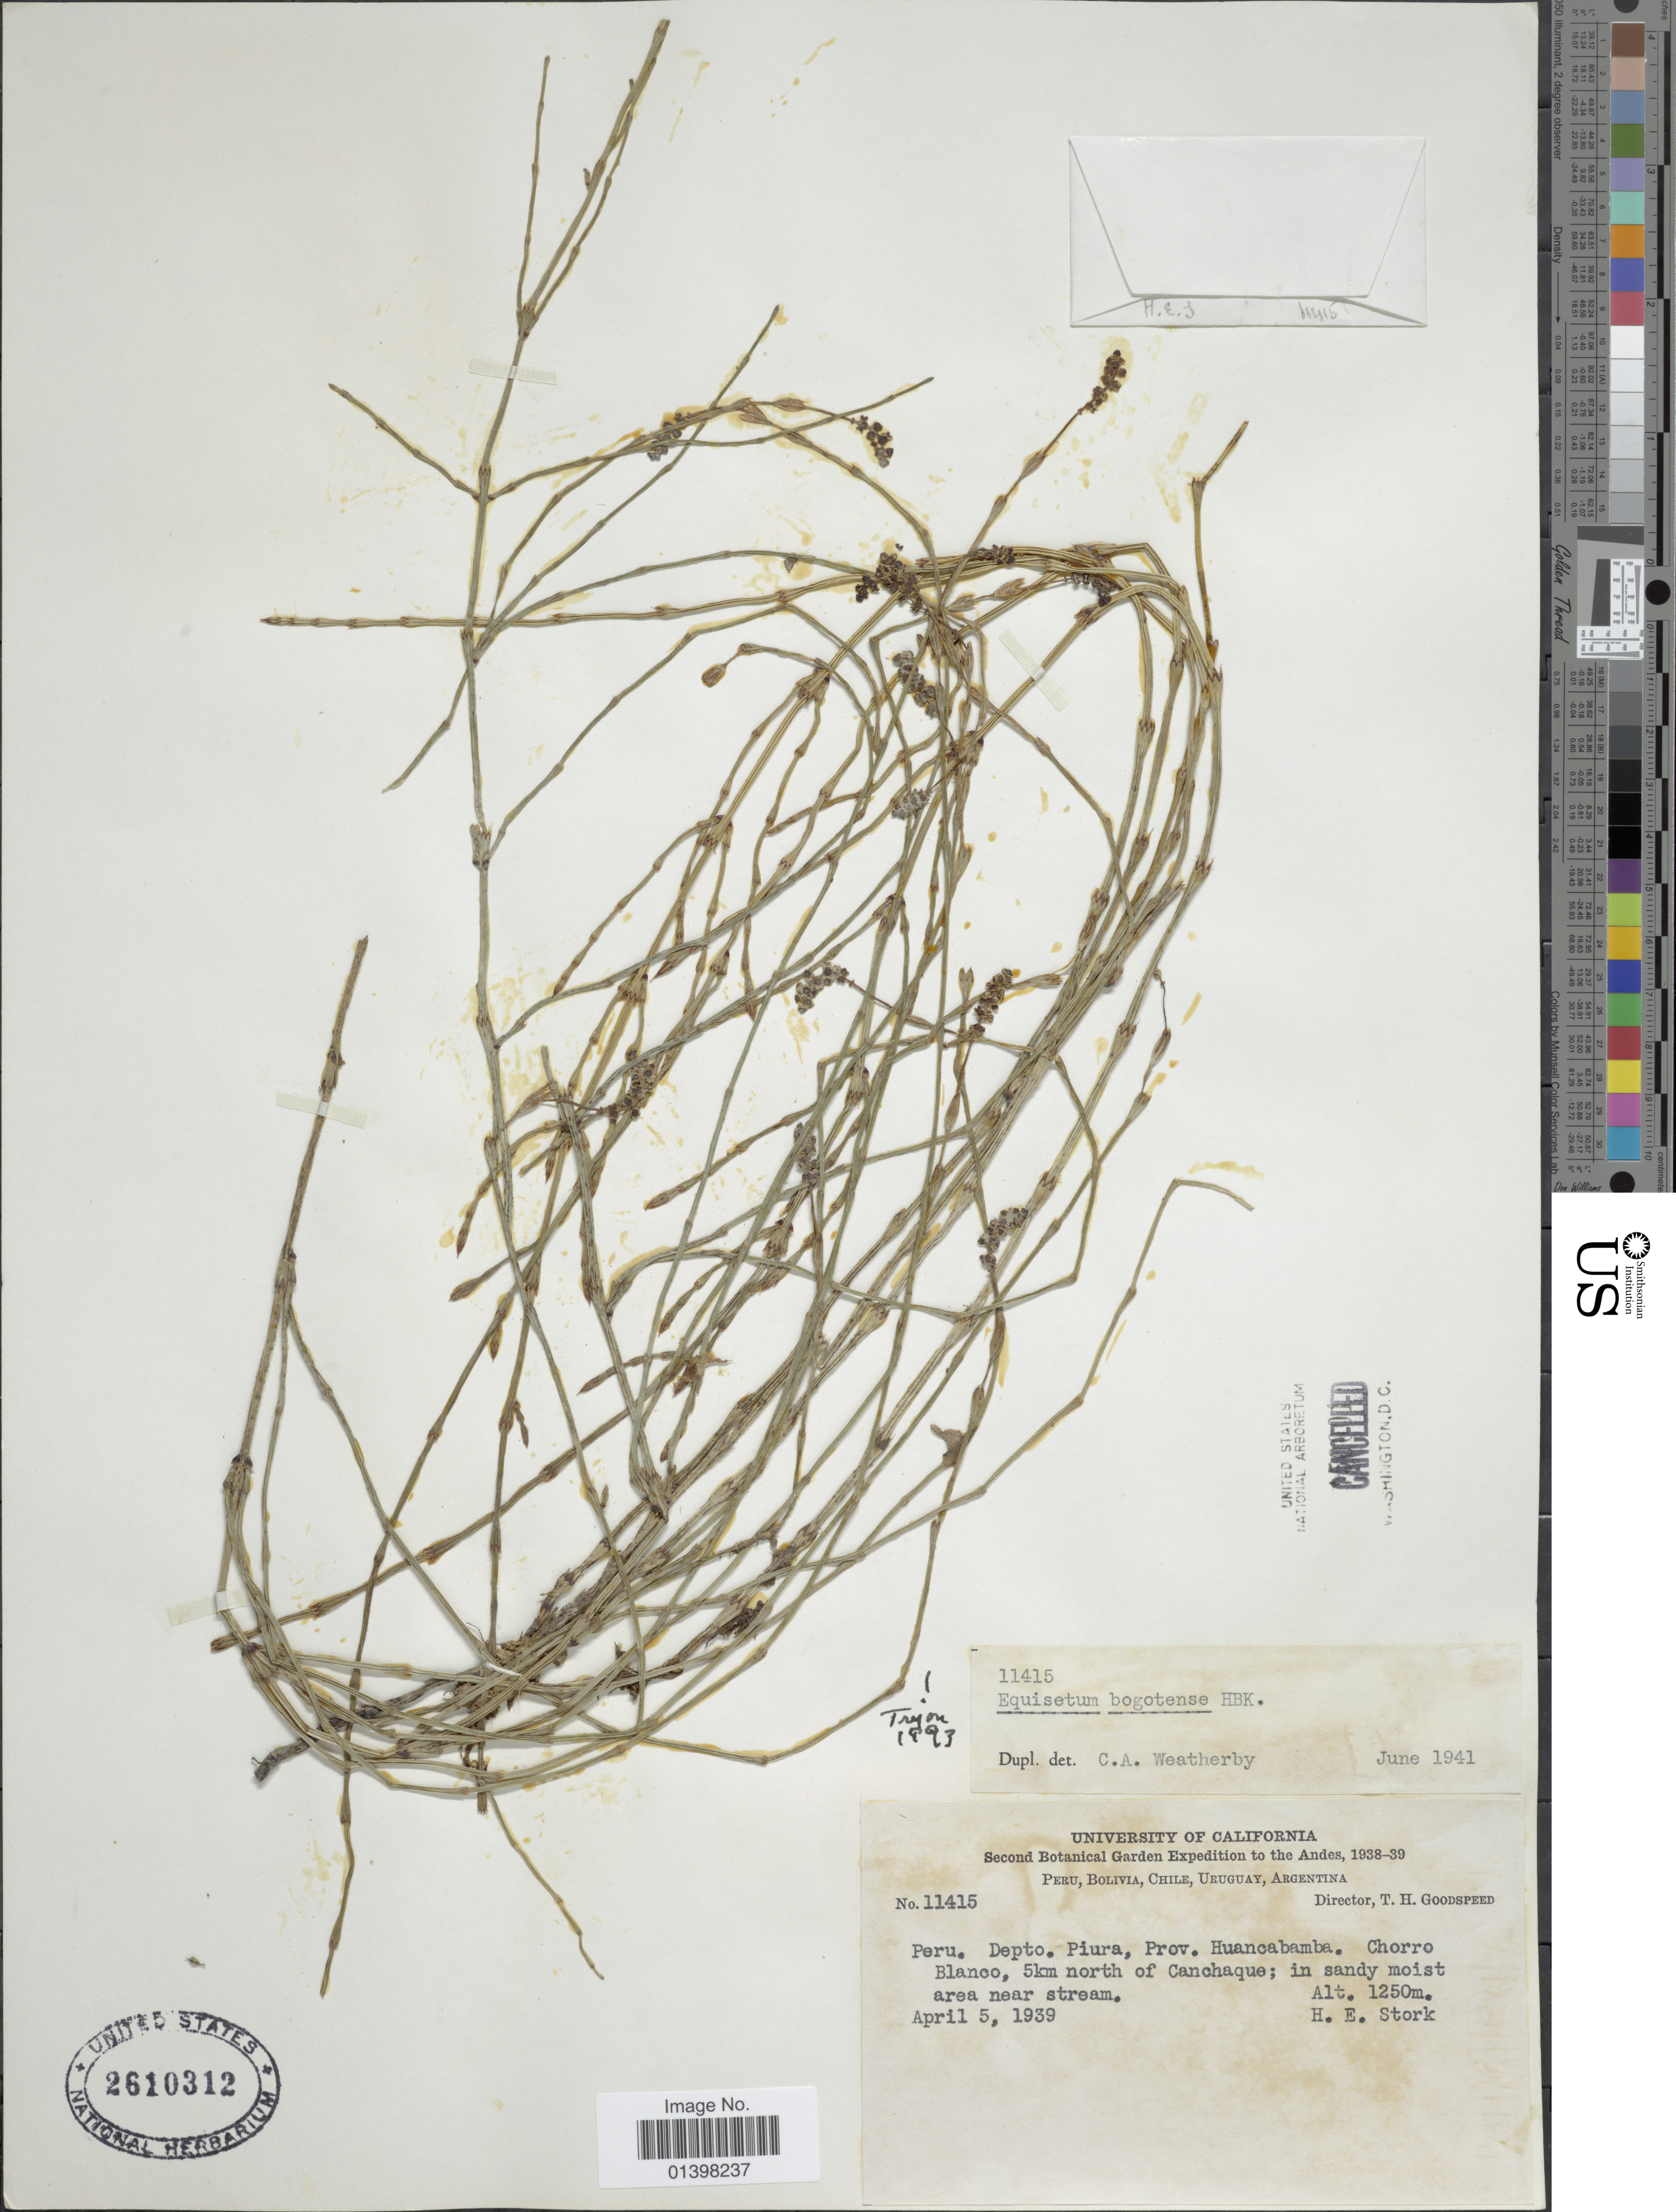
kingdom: Plantae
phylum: Tracheophyta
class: Polypodiopsida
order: Equisetales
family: Equisetaceae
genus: Equisetum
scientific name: Equisetum bogotense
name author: Kunth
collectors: H. E. Stork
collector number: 11415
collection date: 1939-04-05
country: Peru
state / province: Piura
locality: Huancabamba. Chrro Blanco, 5km north of Canchaque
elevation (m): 1250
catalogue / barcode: US 2610312